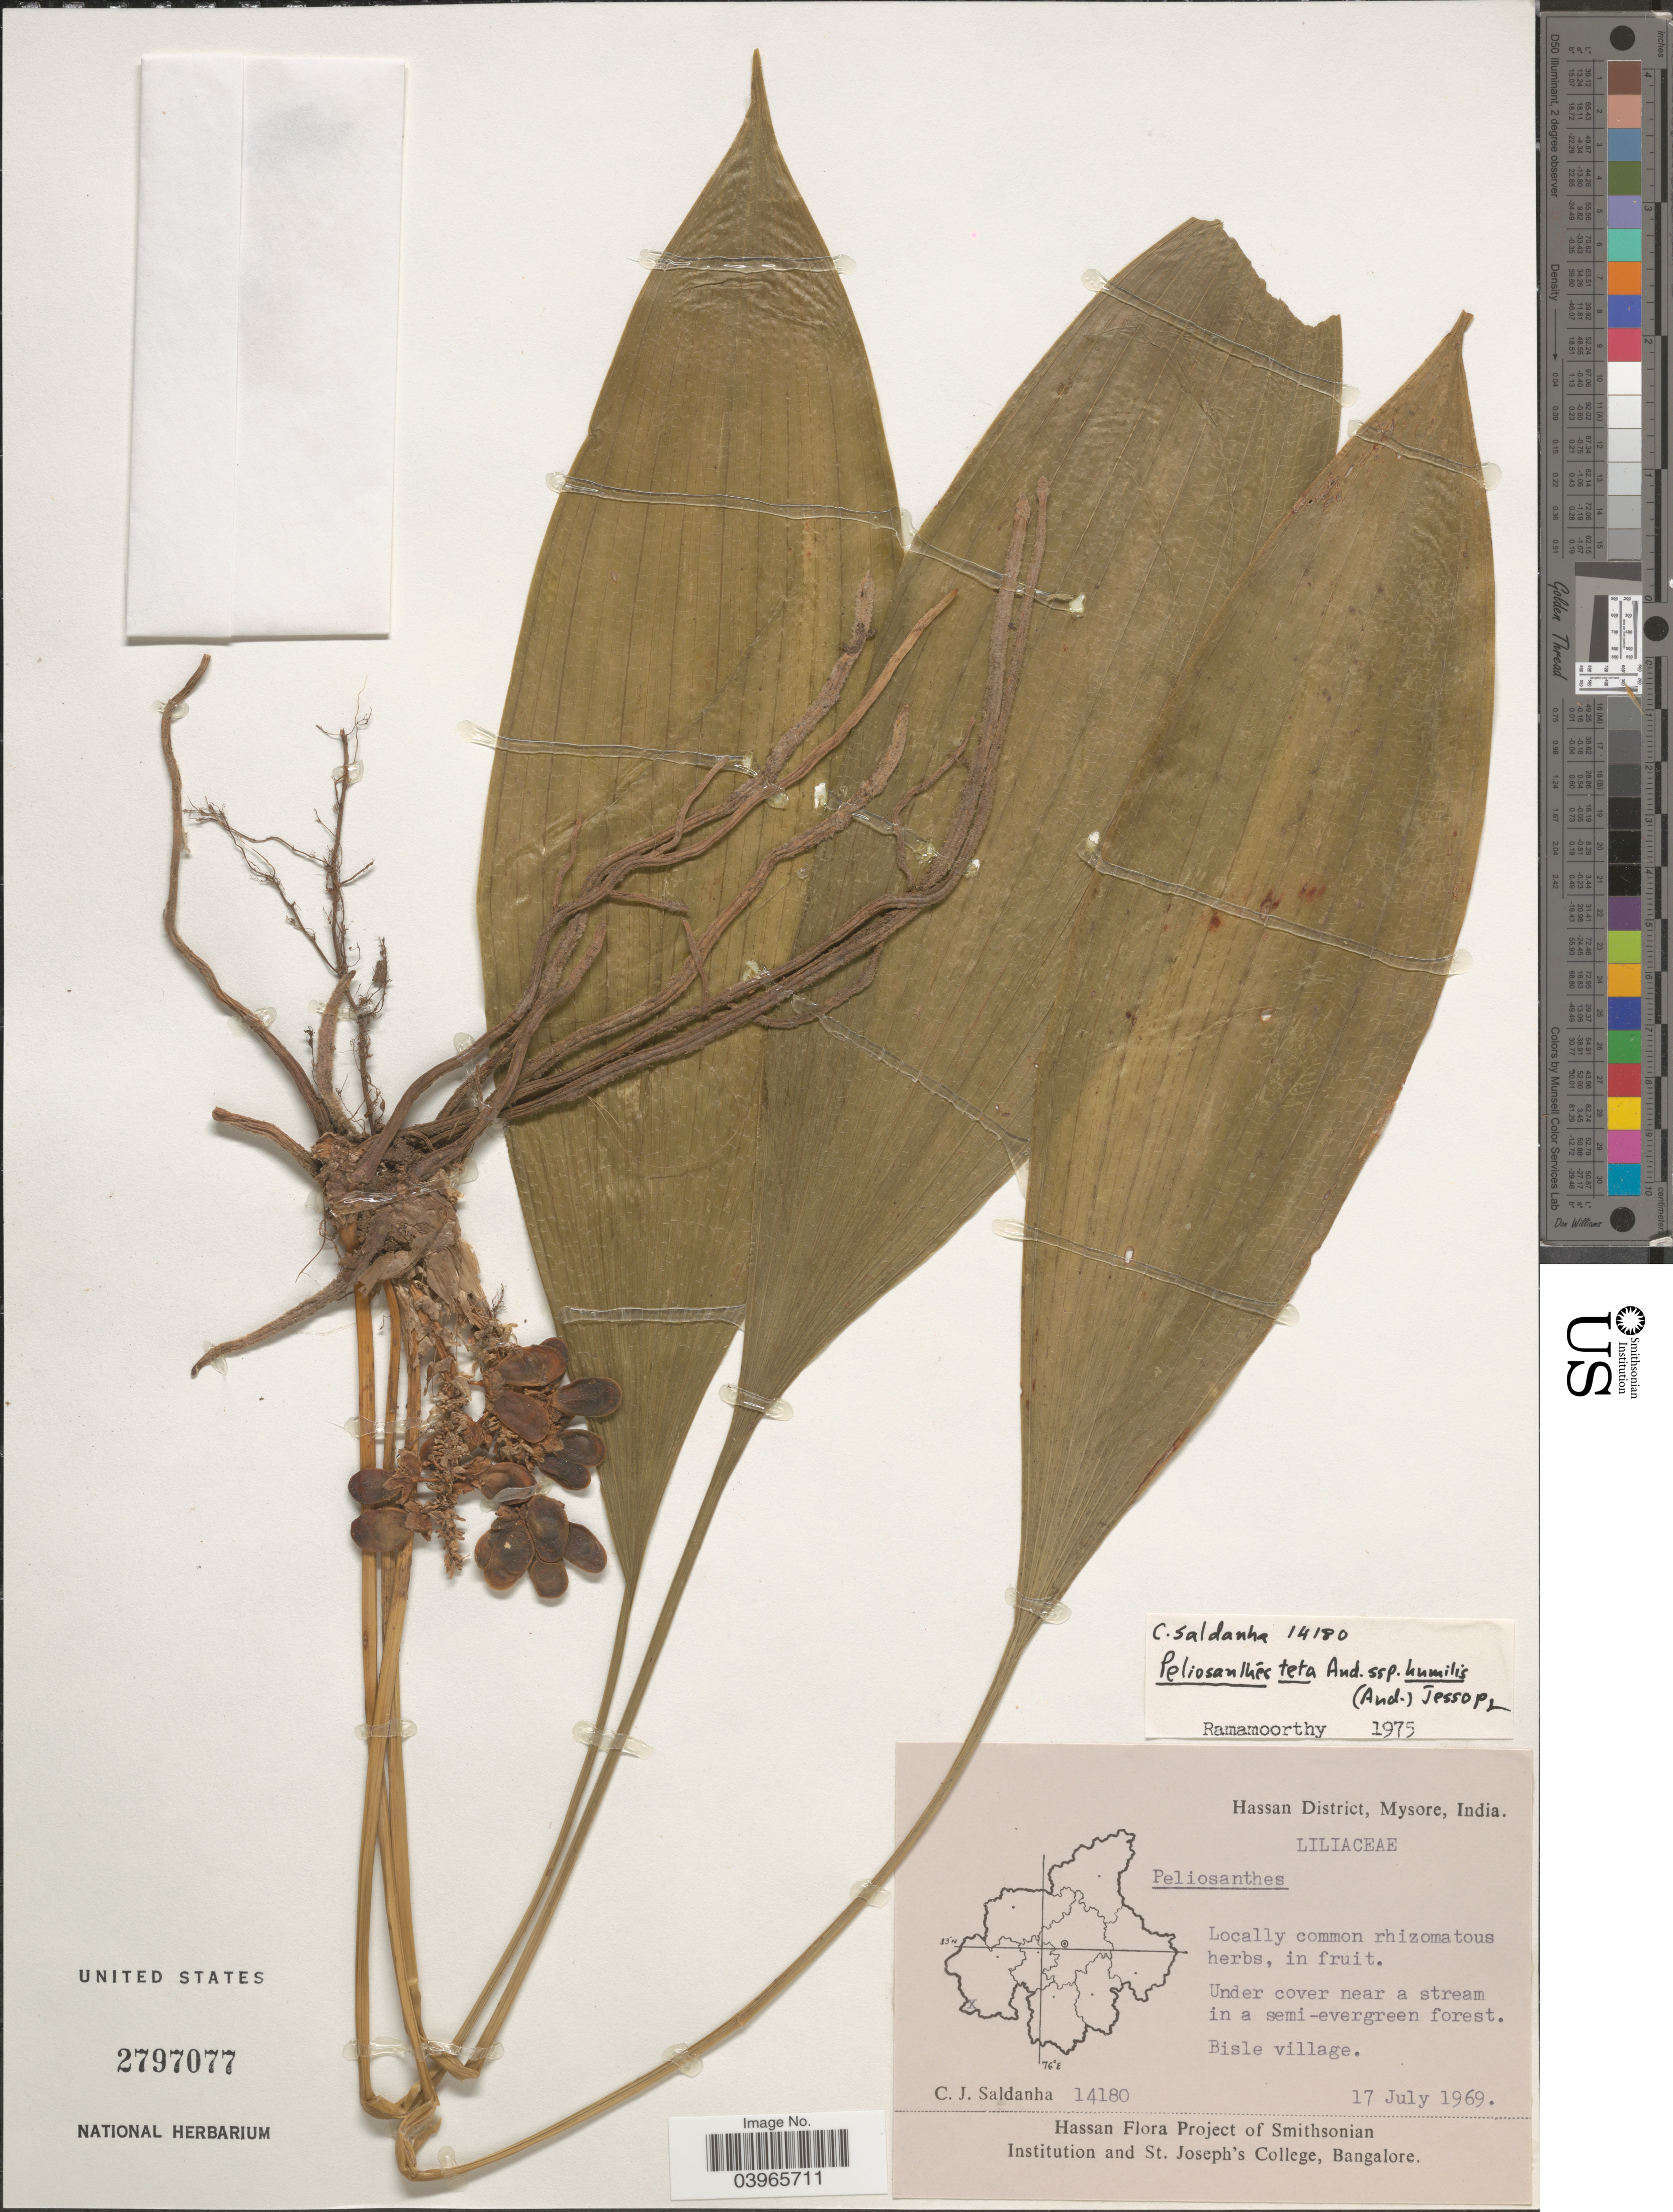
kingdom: Plantae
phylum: Tracheophyta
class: Liliopsida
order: Asparagales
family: Asparagaceae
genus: Peliosanthes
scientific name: Peliosanthes teta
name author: Andrews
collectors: C. J. Saldanha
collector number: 14180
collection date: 1969-07-17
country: India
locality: Hassan District, Mysore. Bisle village.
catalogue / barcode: US 2797077